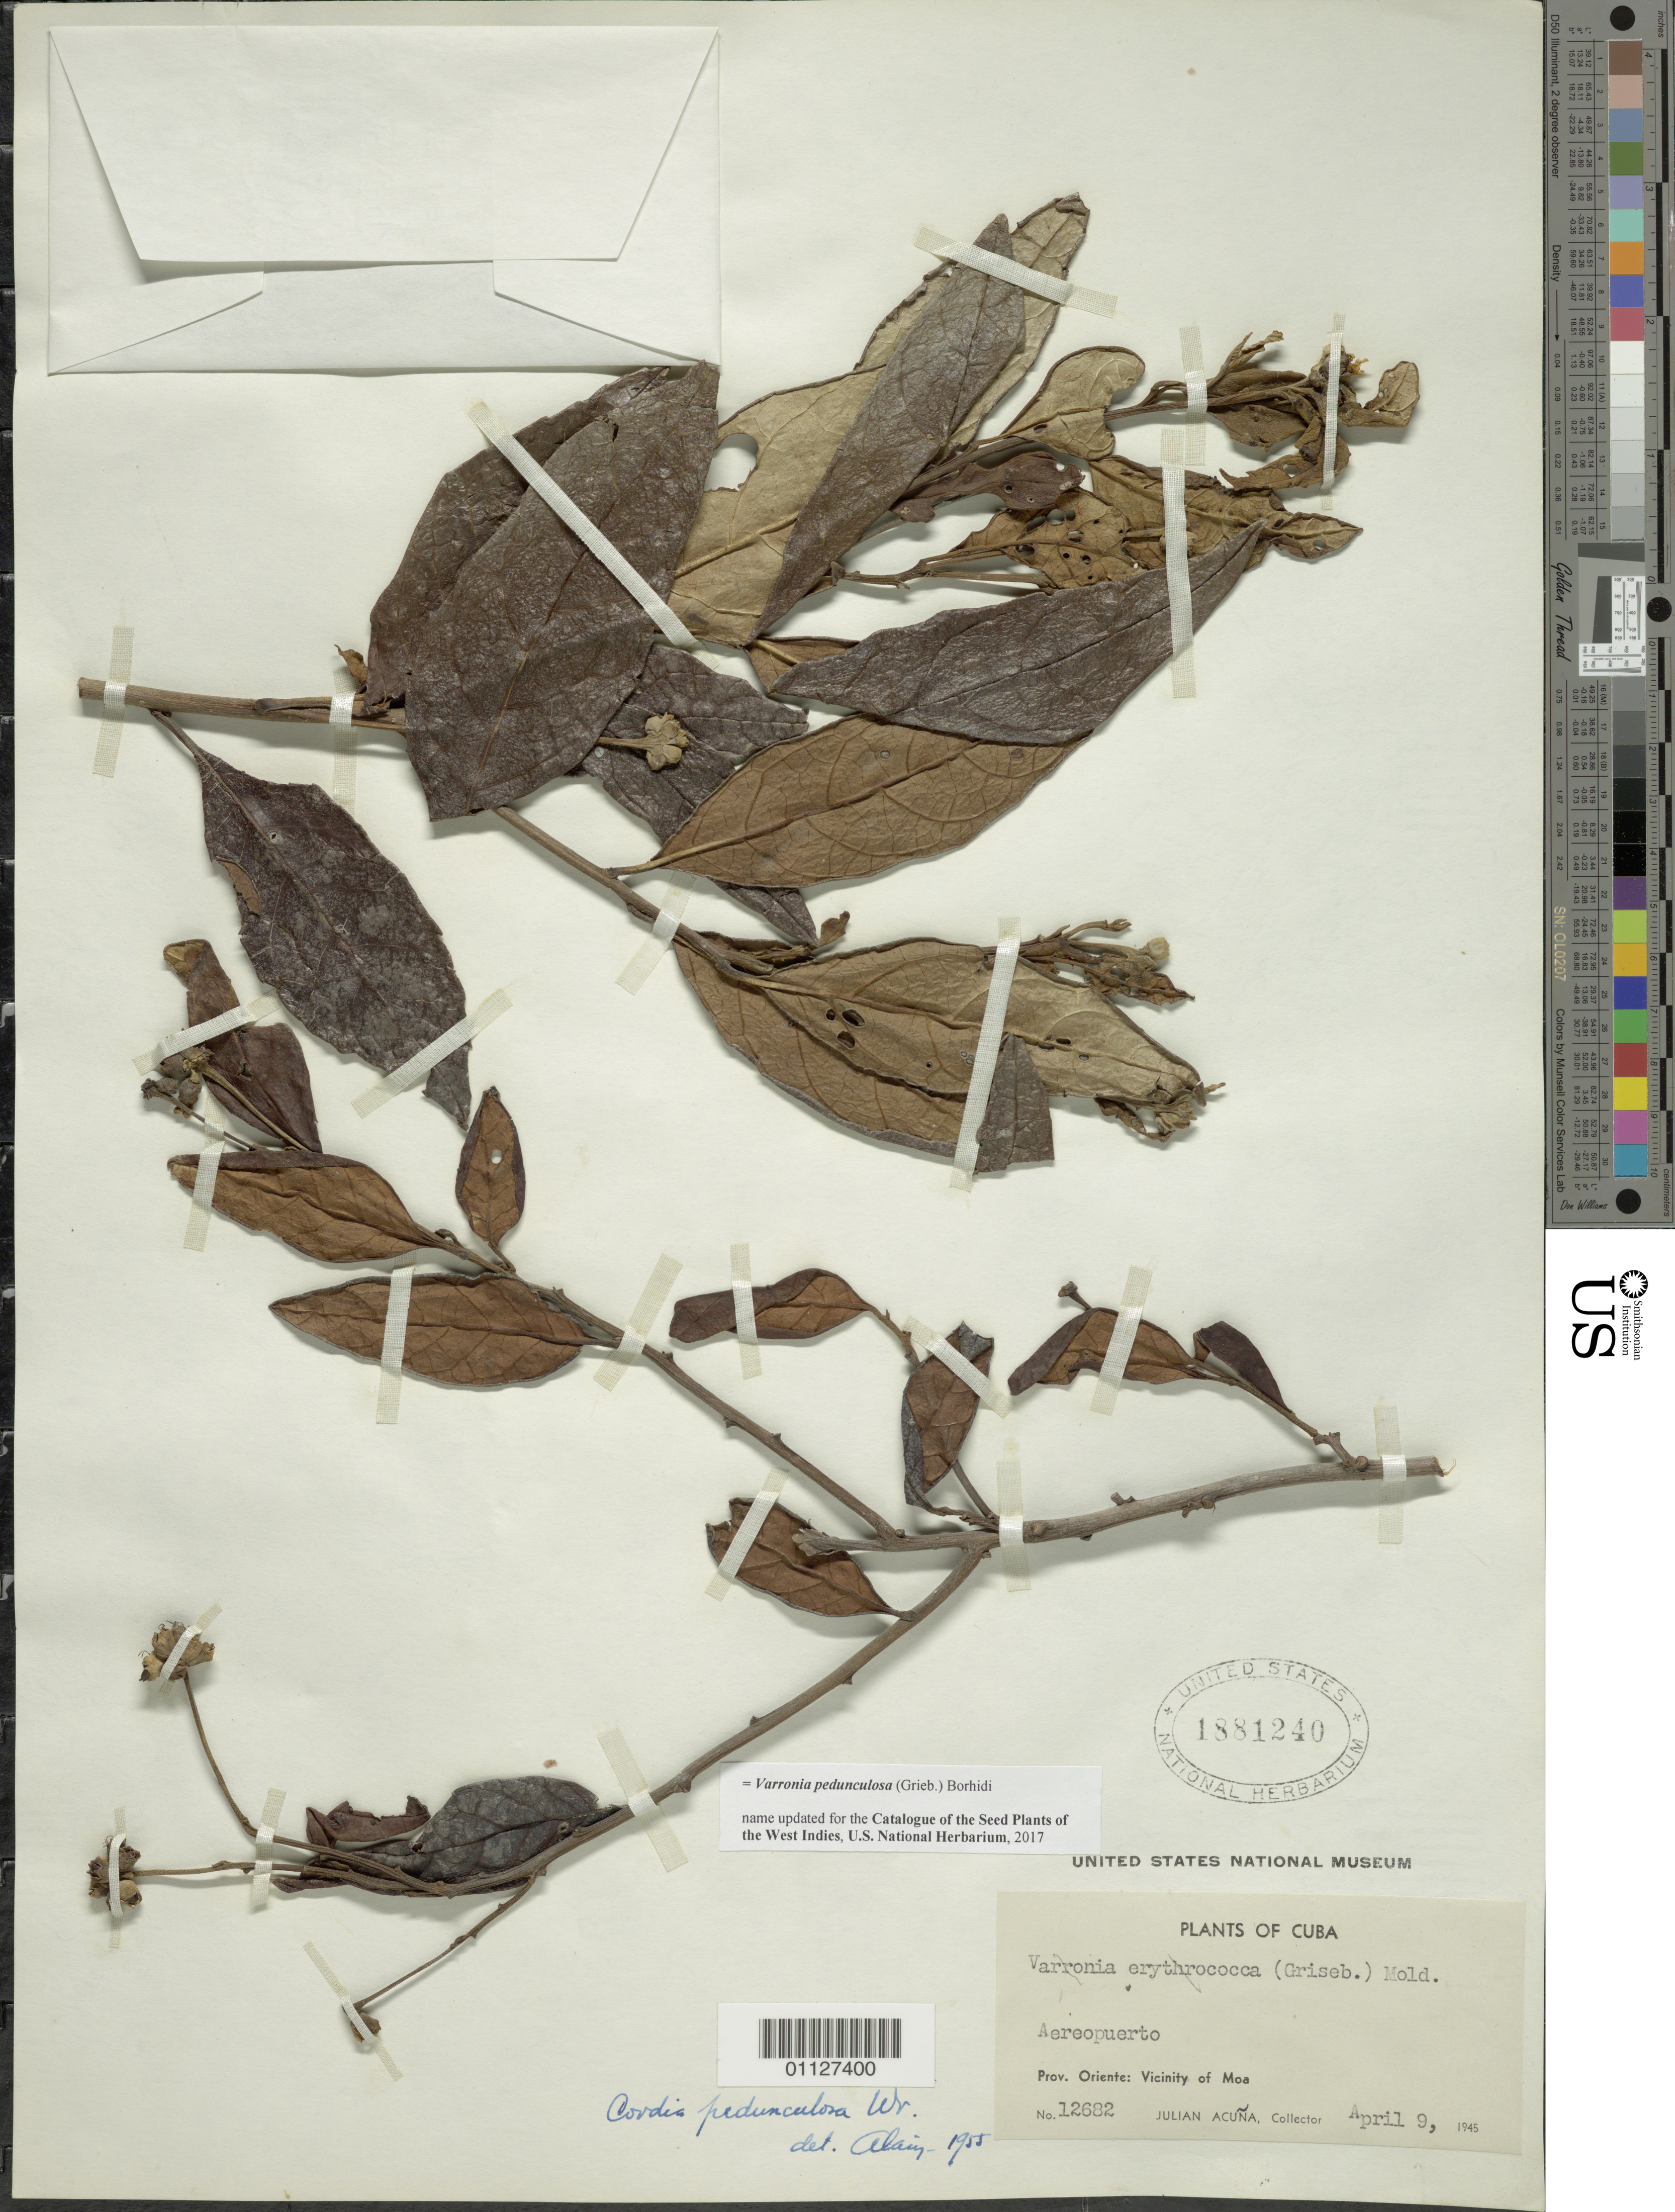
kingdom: Plantae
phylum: Tracheophyta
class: Magnoliopsida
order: Boraginales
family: Cordiaceae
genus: Varronia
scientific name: Varronia pedunculosa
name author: (Griseb.) Borhidi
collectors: J. Acuña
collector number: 12682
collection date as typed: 09 Apr 1945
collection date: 1945-04-09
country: Cuba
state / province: Holguin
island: Cuba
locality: Aereopuerto, Vicinity of Moa [Oriente]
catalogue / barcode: US 1881240